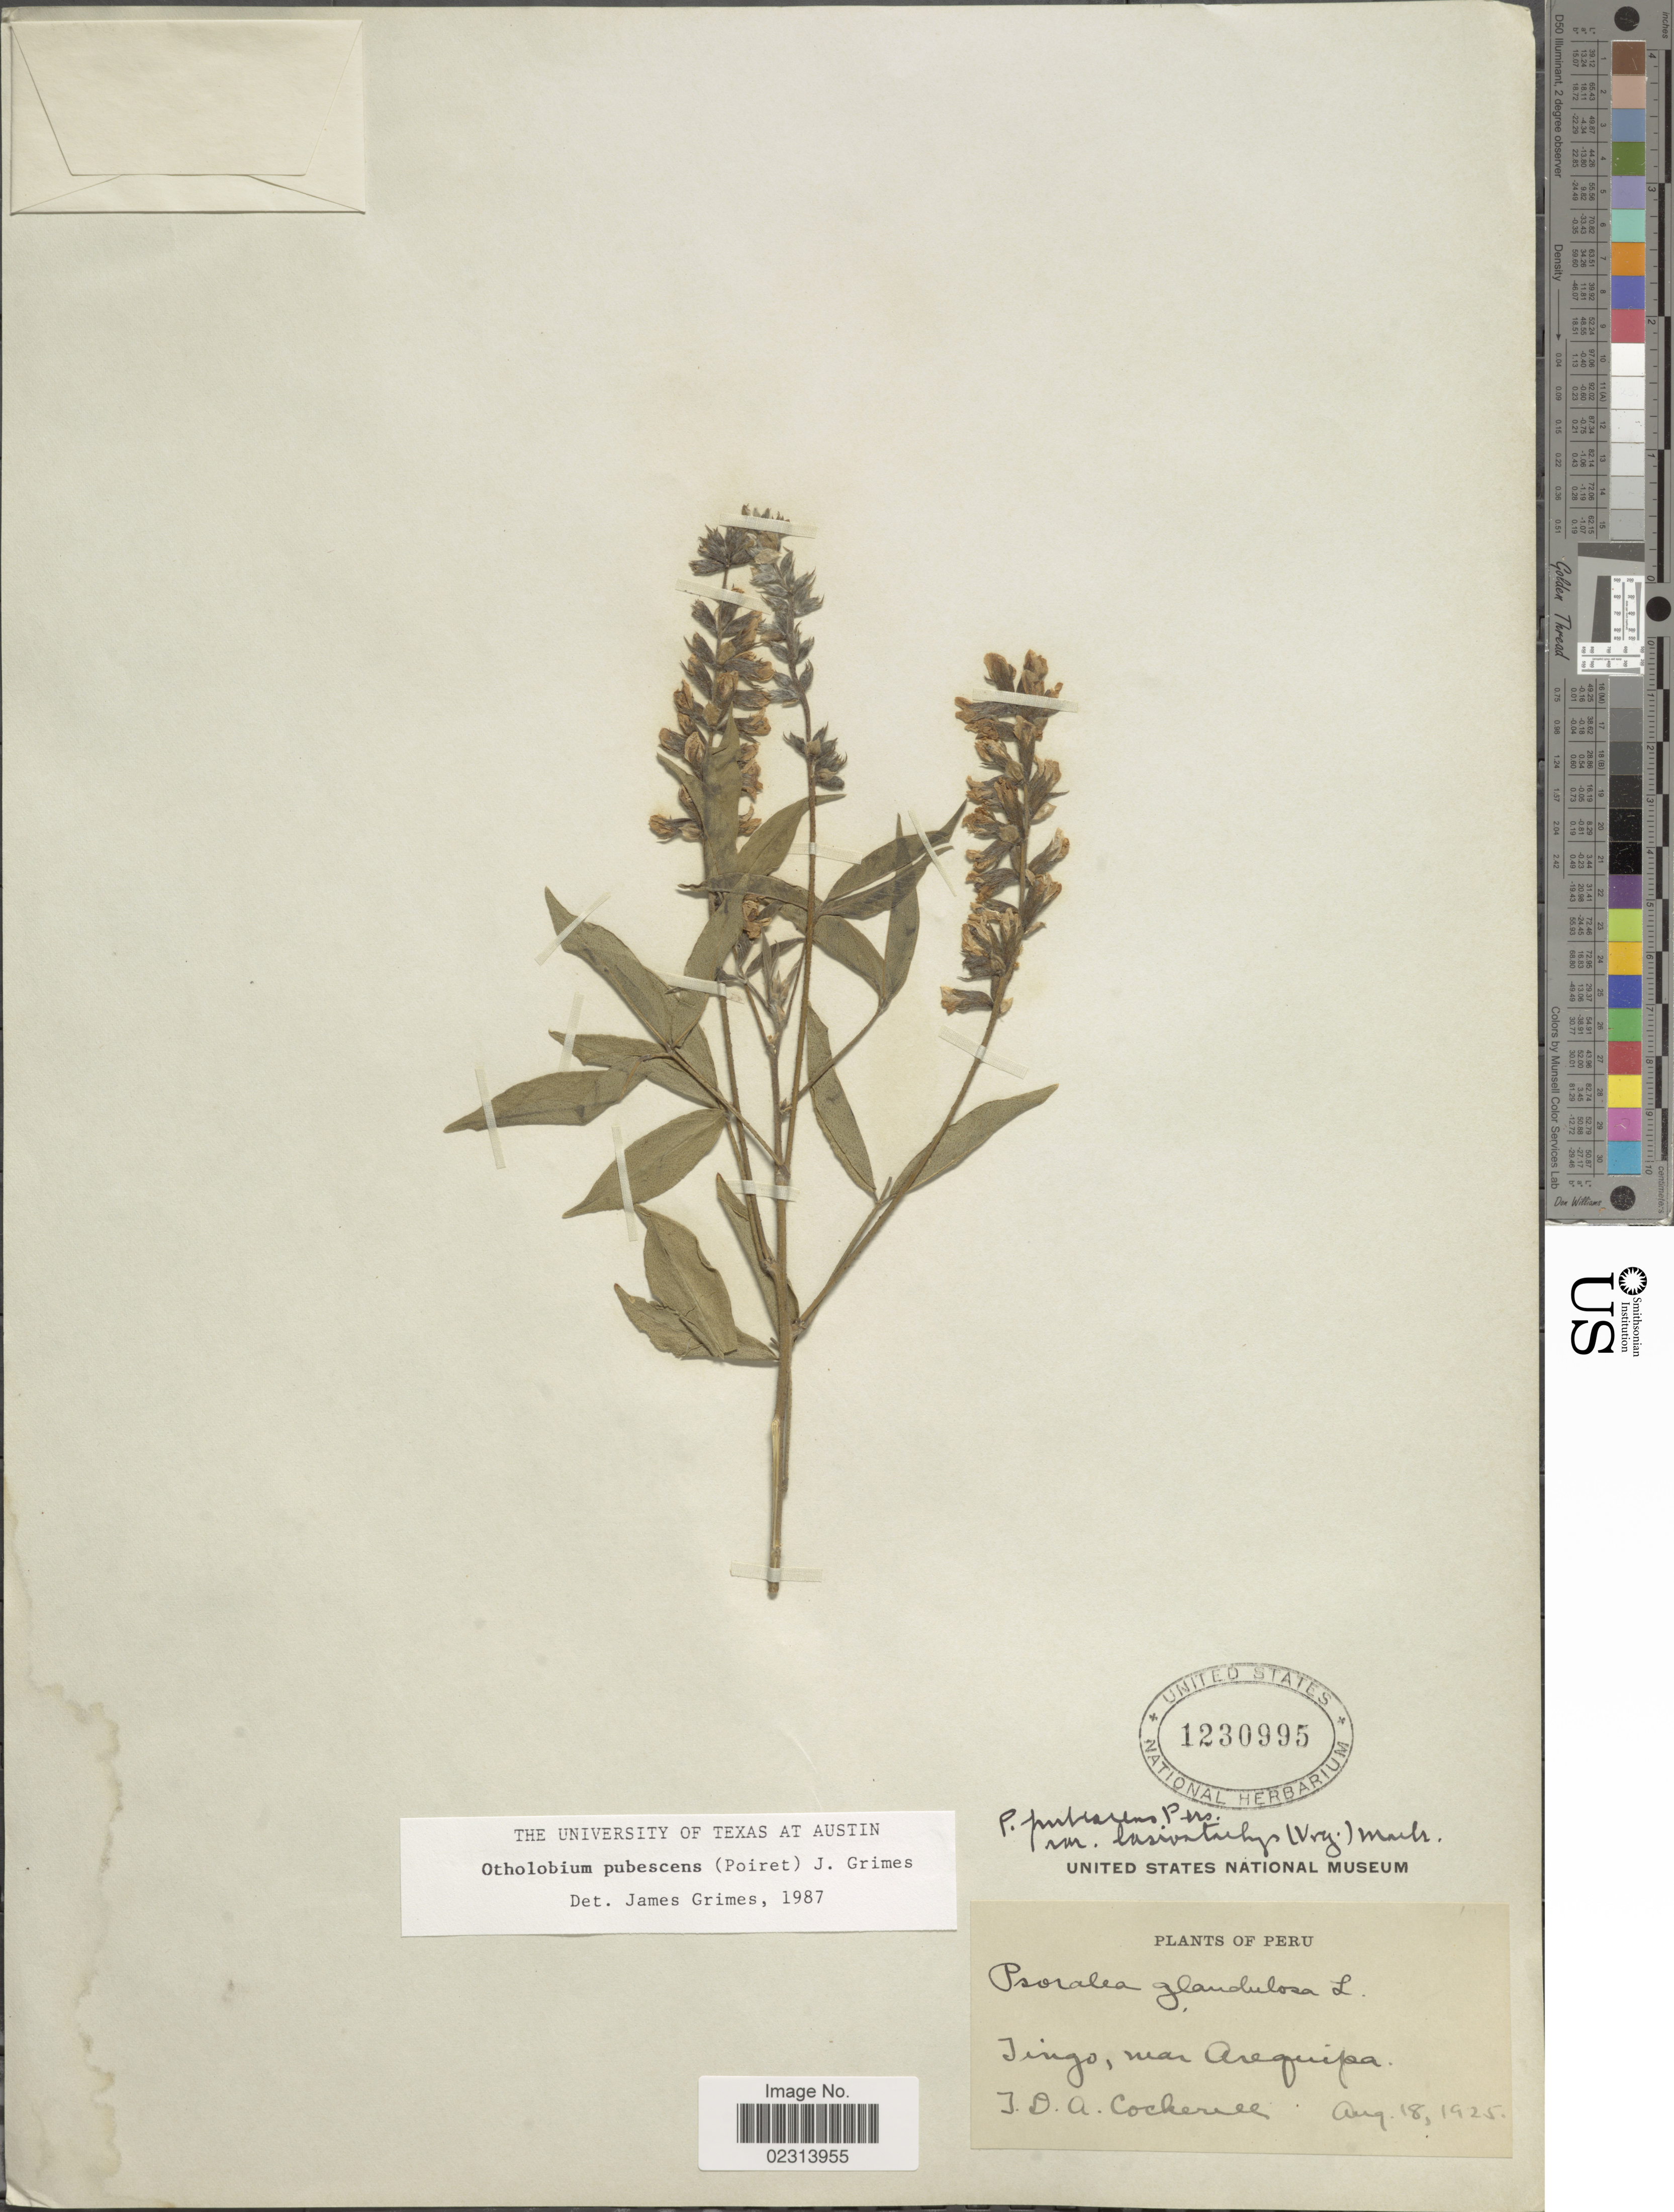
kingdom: Plantae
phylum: Tracheophyta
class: Magnoliopsida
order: Fabales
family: Fabaceae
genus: Otholobium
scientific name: Otholobium pubescens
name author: (Poir.) J.W. Grimes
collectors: T. Cockerell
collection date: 1925-08-18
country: Peru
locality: JIngo, near Arequipa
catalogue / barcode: US 1230995